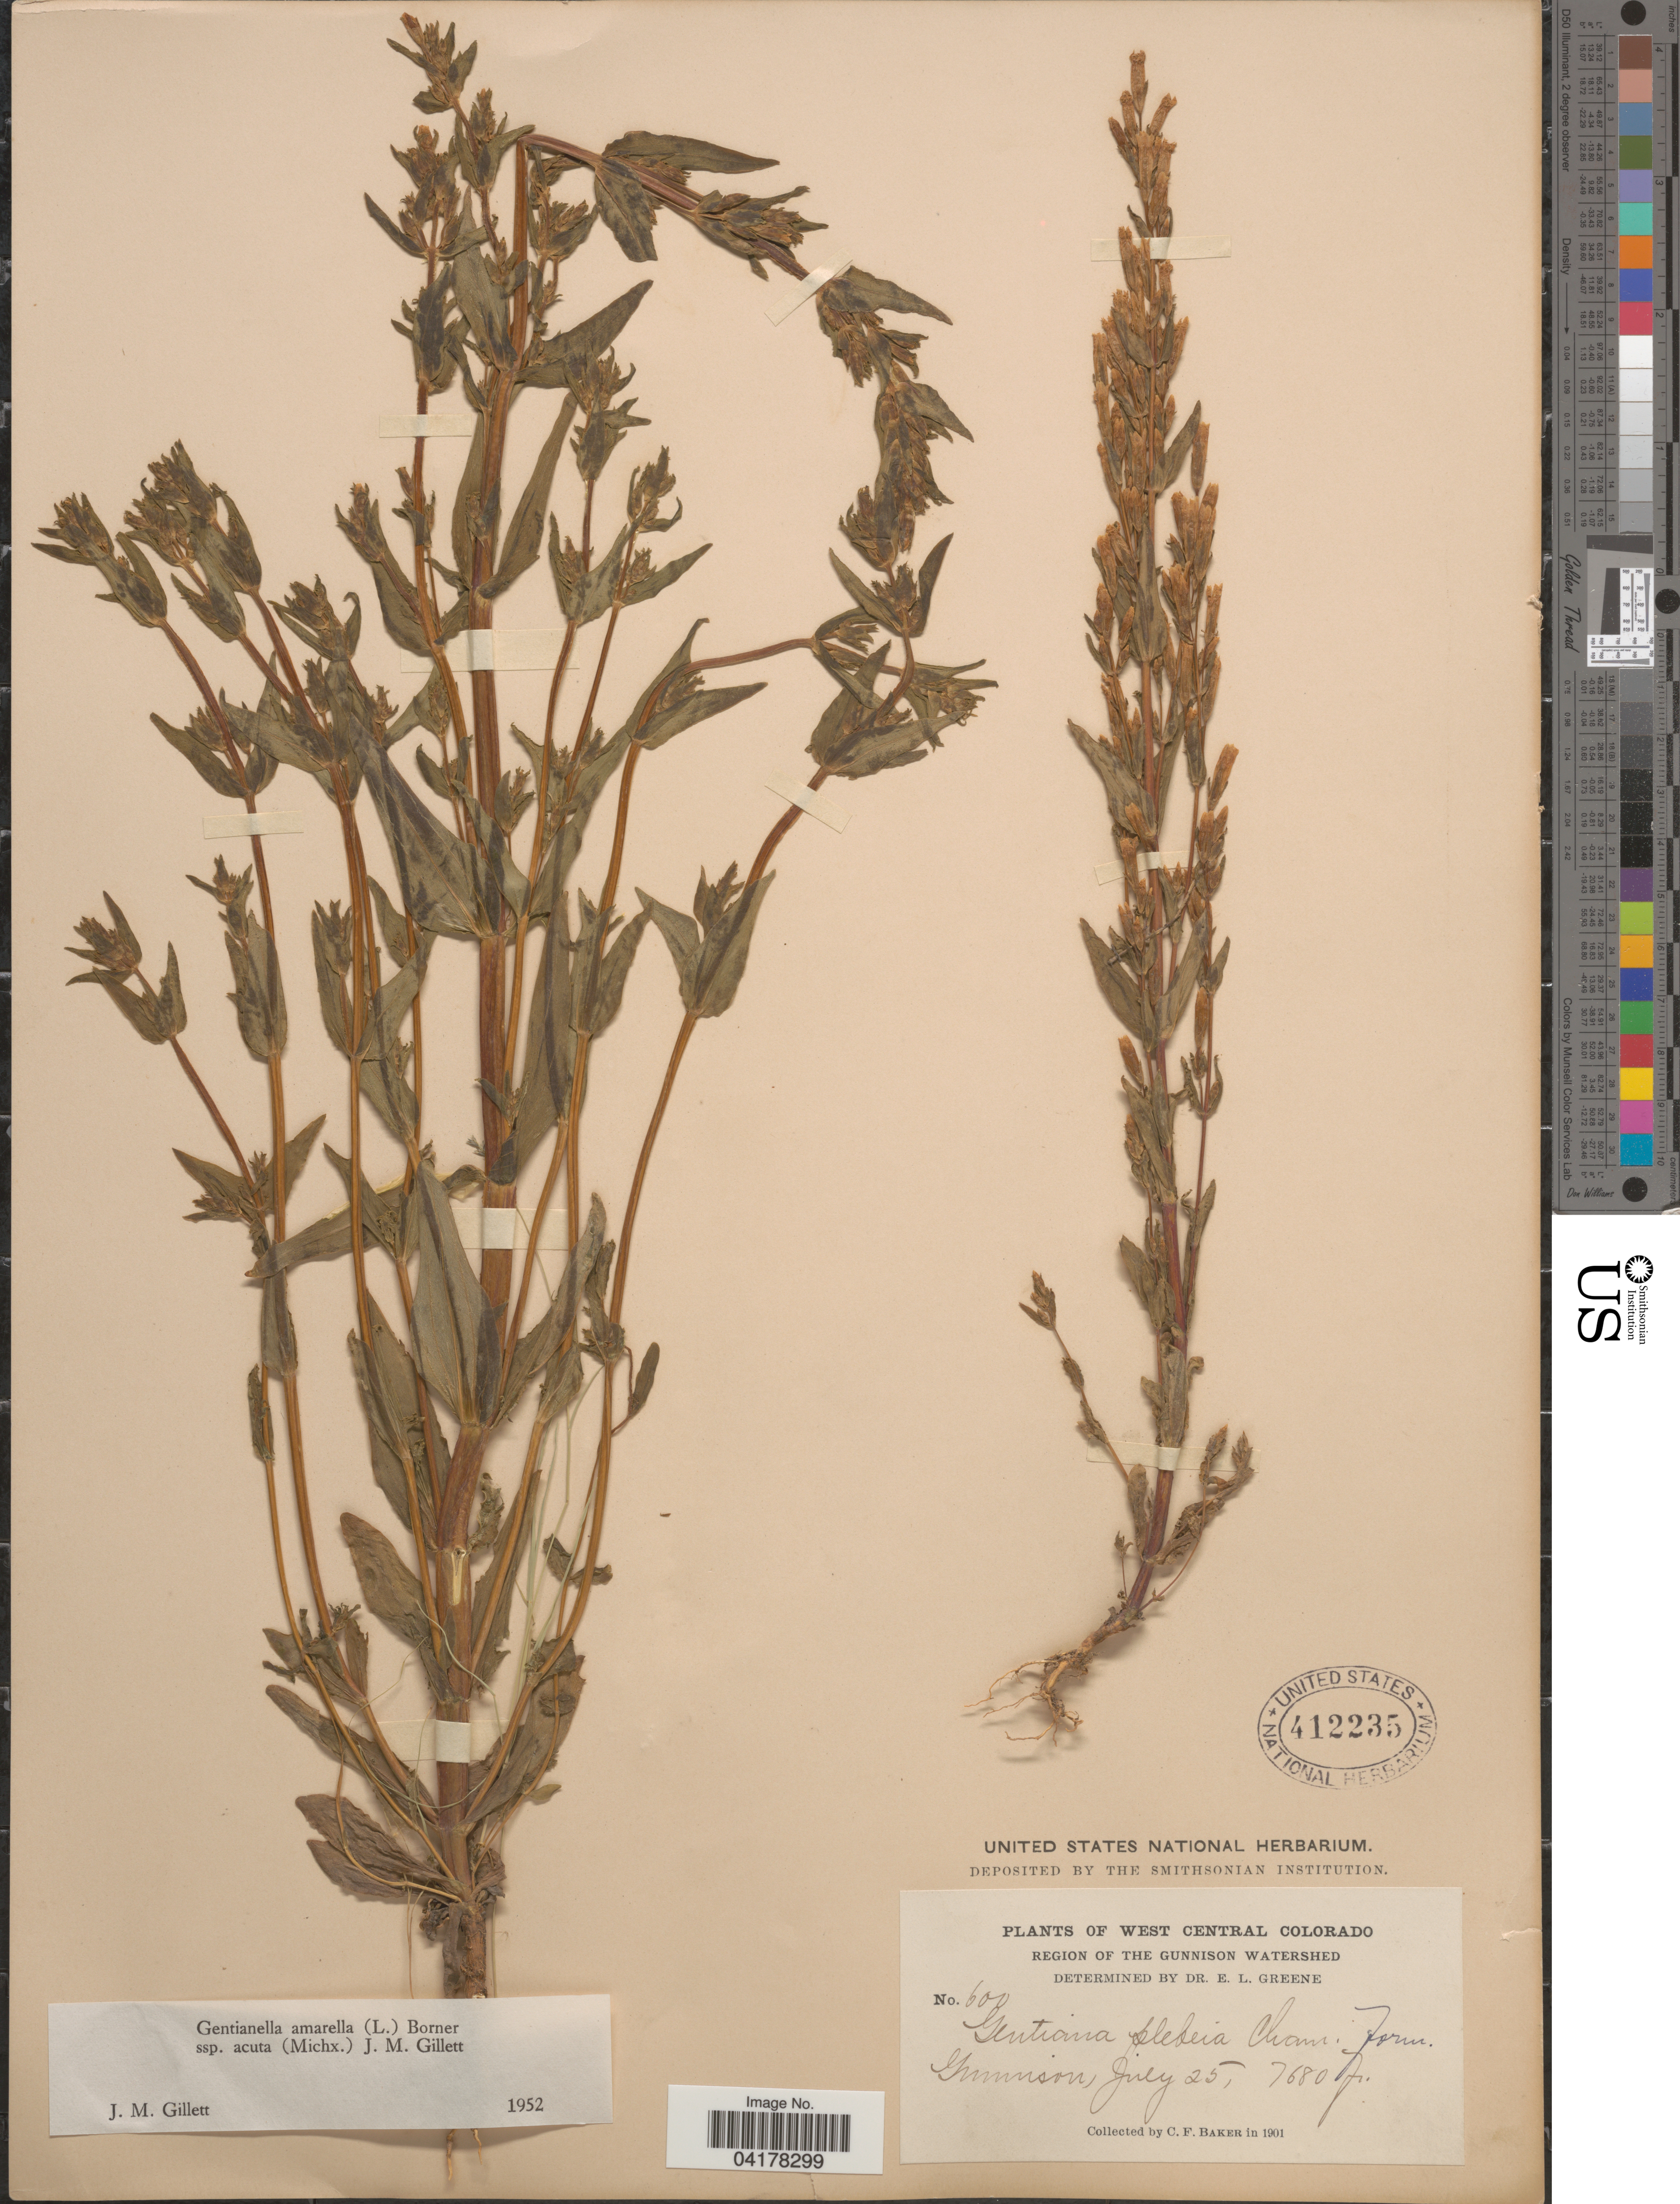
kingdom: Plantae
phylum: Tracheophyta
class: Magnoliopsida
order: Gentianales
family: Gentianaceae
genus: Gentianella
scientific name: Gentianella amarella subsp. acuta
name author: (Michx.) J.M. Gillett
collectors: C. F. Baker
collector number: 600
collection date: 1901-07-25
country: United States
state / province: Colorado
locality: West Central Colorado. Region of the Gunnison Watershed. Gunnison.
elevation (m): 2341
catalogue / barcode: US 412235